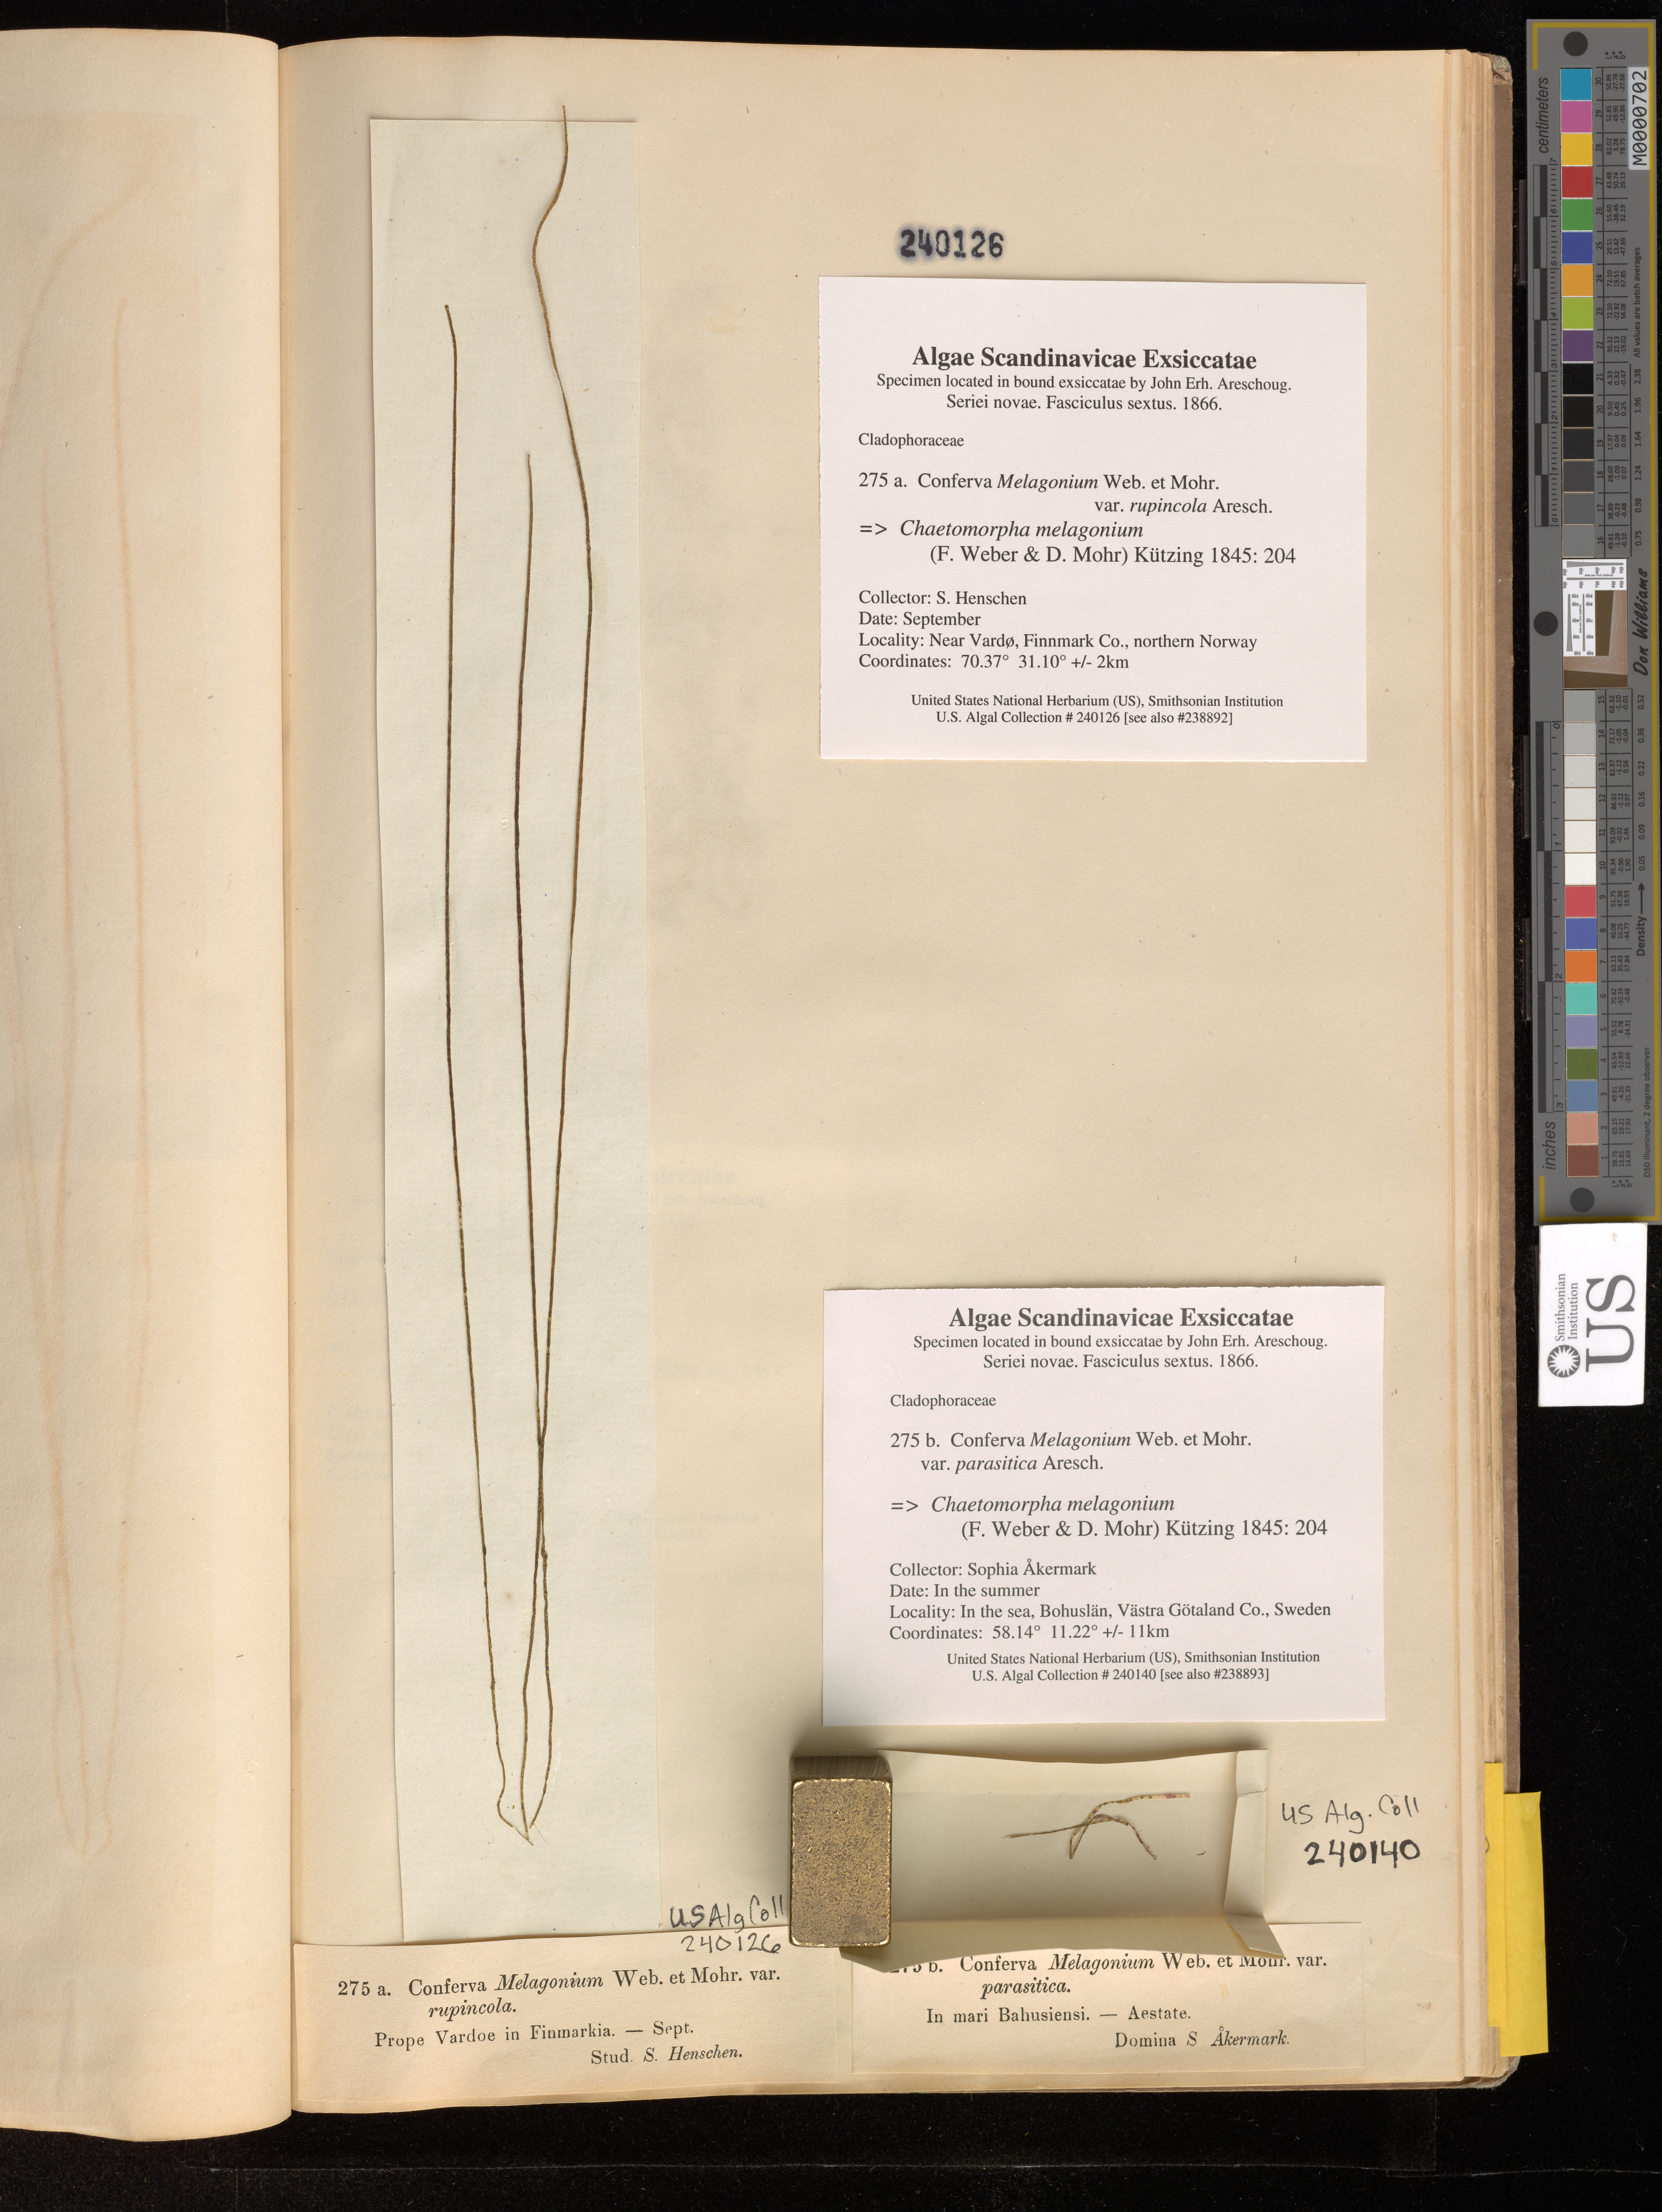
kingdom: Plantae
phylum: Chlorophyta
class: Ulvophyceae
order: Cladophorales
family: Cladophoraceae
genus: Chaetomorpha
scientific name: Chaetomorpha melagonium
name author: (F. Weber & D. Mohr) Kützing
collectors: S. Akermark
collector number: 275 b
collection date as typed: in the summer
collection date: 1866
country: Sweden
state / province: Västra Götaland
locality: in the sea, Bohuslan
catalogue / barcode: US 240140